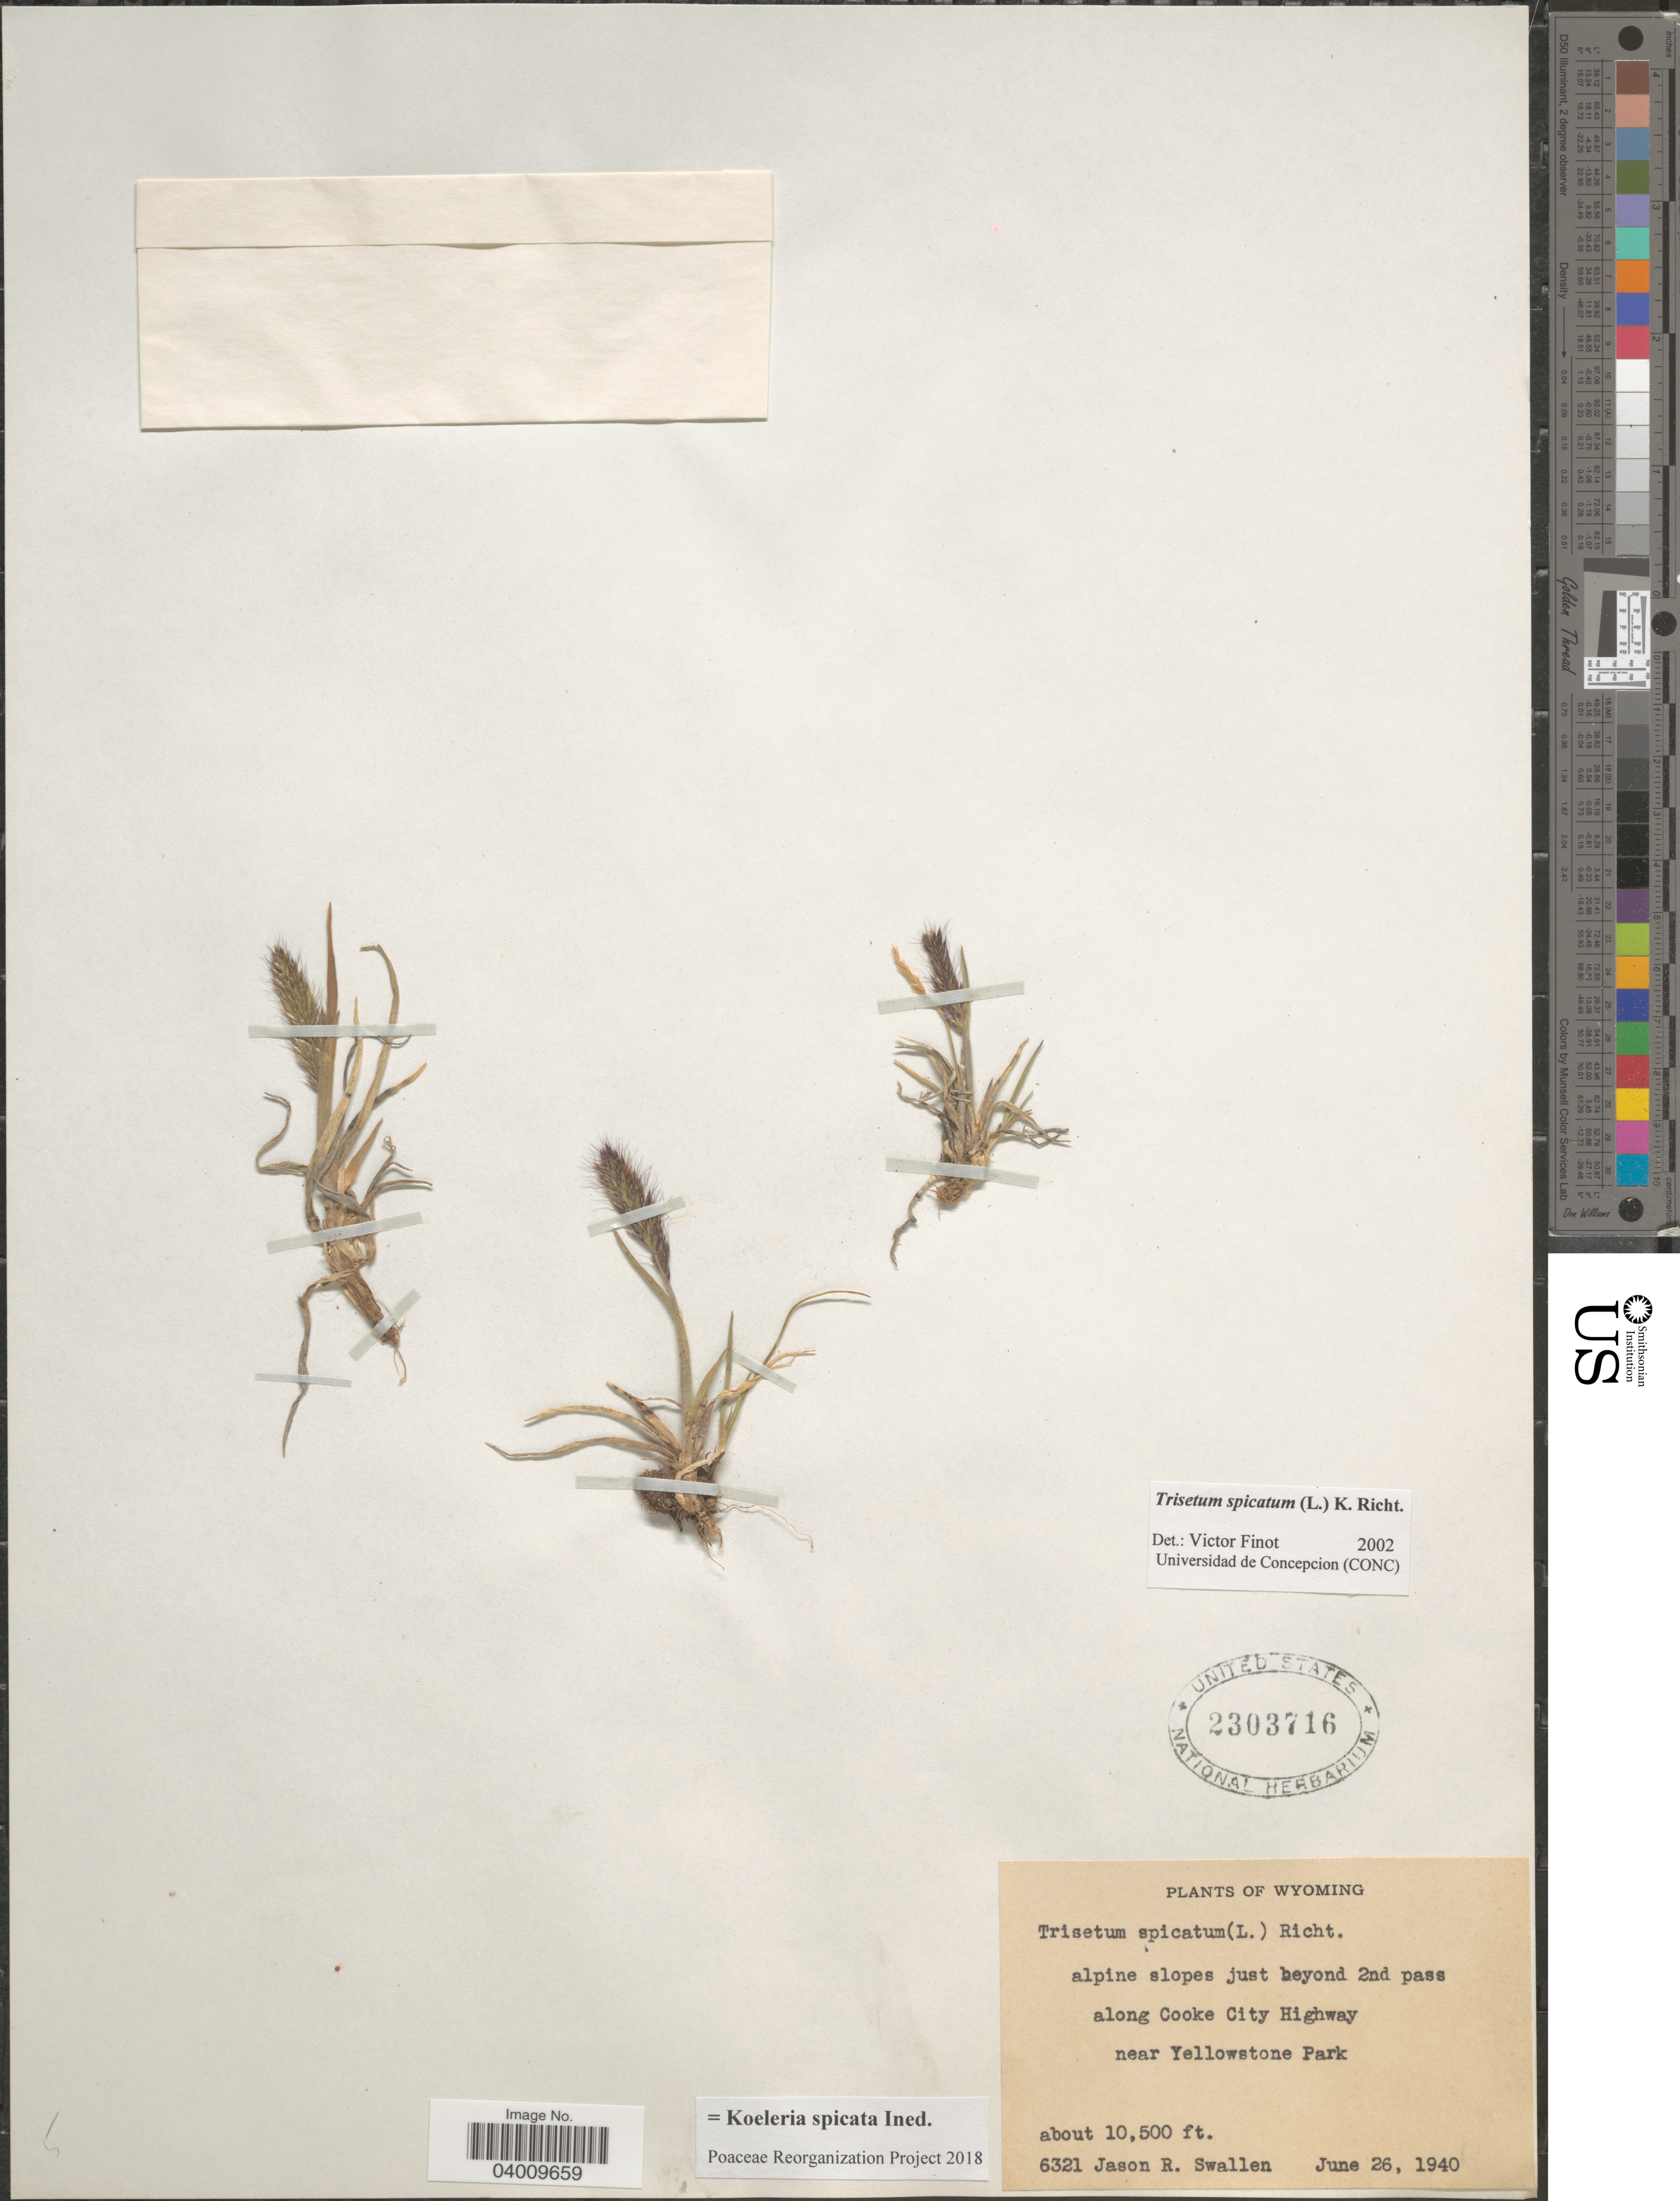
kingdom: Plantae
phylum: Tracheophyta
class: Liliopsida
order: Poales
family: Poaceae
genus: Koeleria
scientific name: Koeleria spicata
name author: (L.) Barberá et al.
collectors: J. R. Swallen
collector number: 6321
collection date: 1940-06-26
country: United States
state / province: Wyoming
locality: Alpine slopes just beyond 2nd pass along Cooke City Highway near Yellowstone Park.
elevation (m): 3200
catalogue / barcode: US 2303716